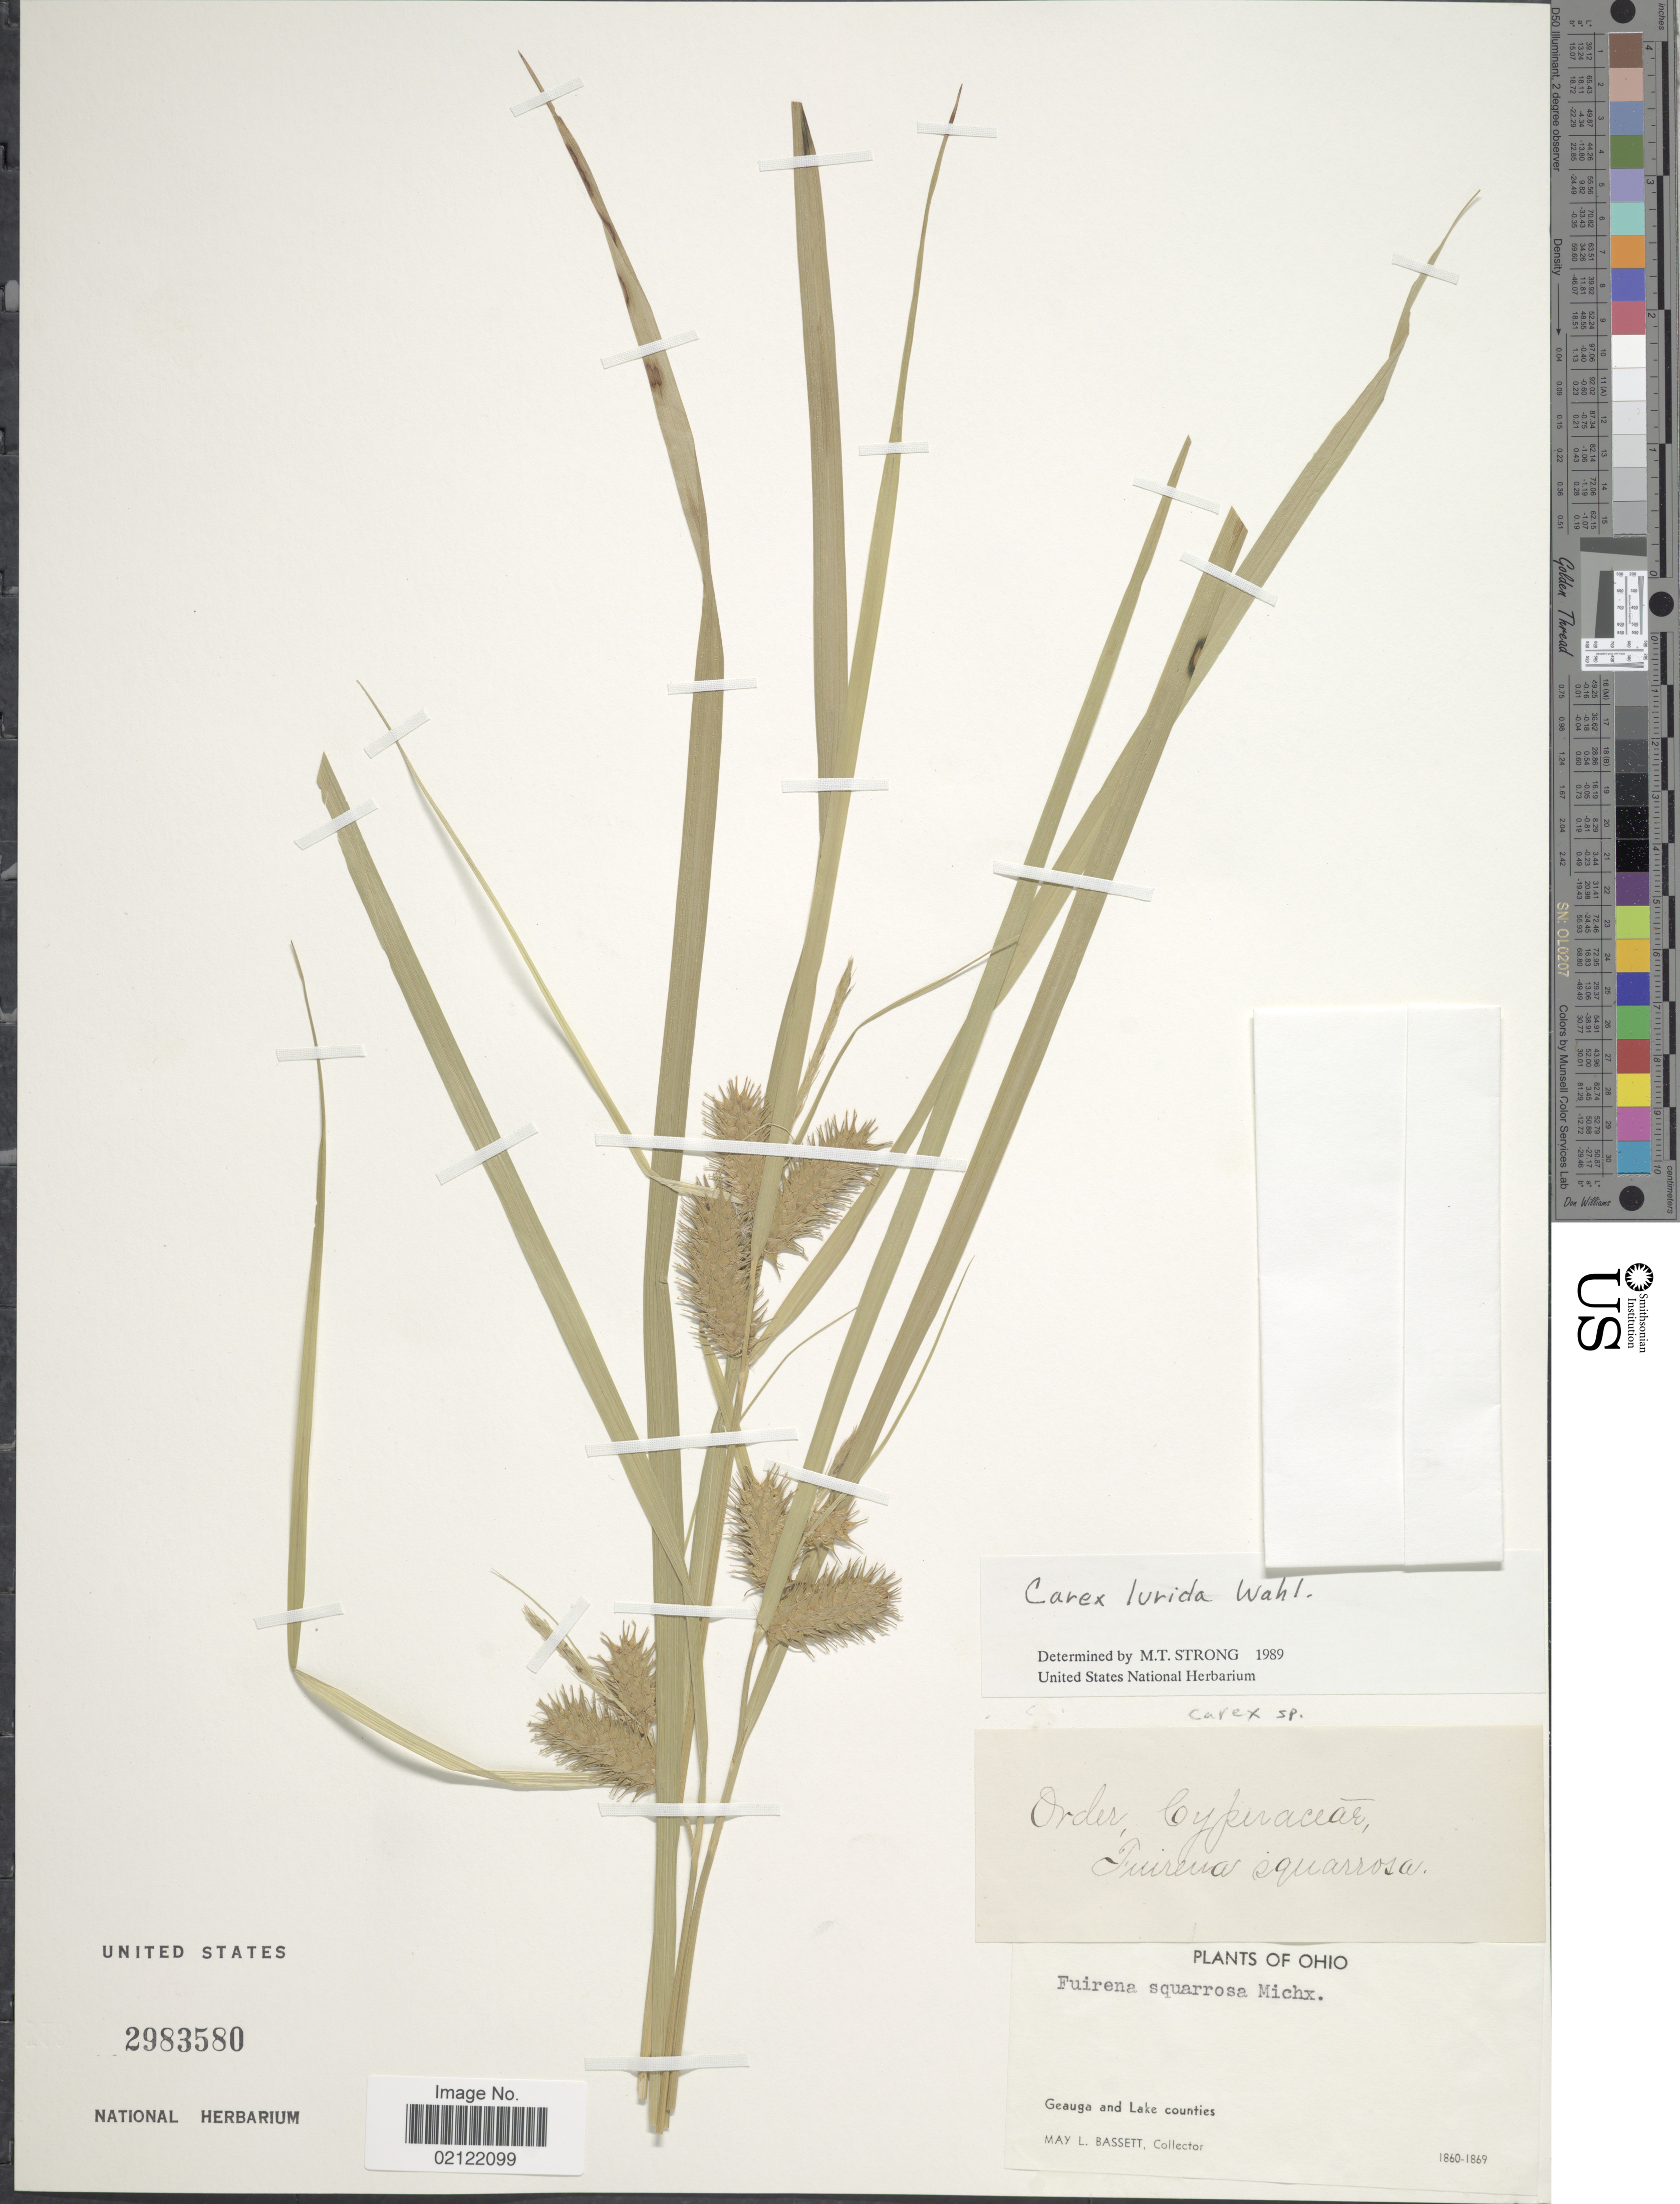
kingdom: Plantae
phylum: Tracheophyta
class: Liliopsida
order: Poales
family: Cyperaceae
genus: Carex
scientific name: Carex lurida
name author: Wahlenb.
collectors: M. L. Bassett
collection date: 1860/1869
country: United States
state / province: Ohio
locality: Geauga and Lake counties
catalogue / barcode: US 2983580